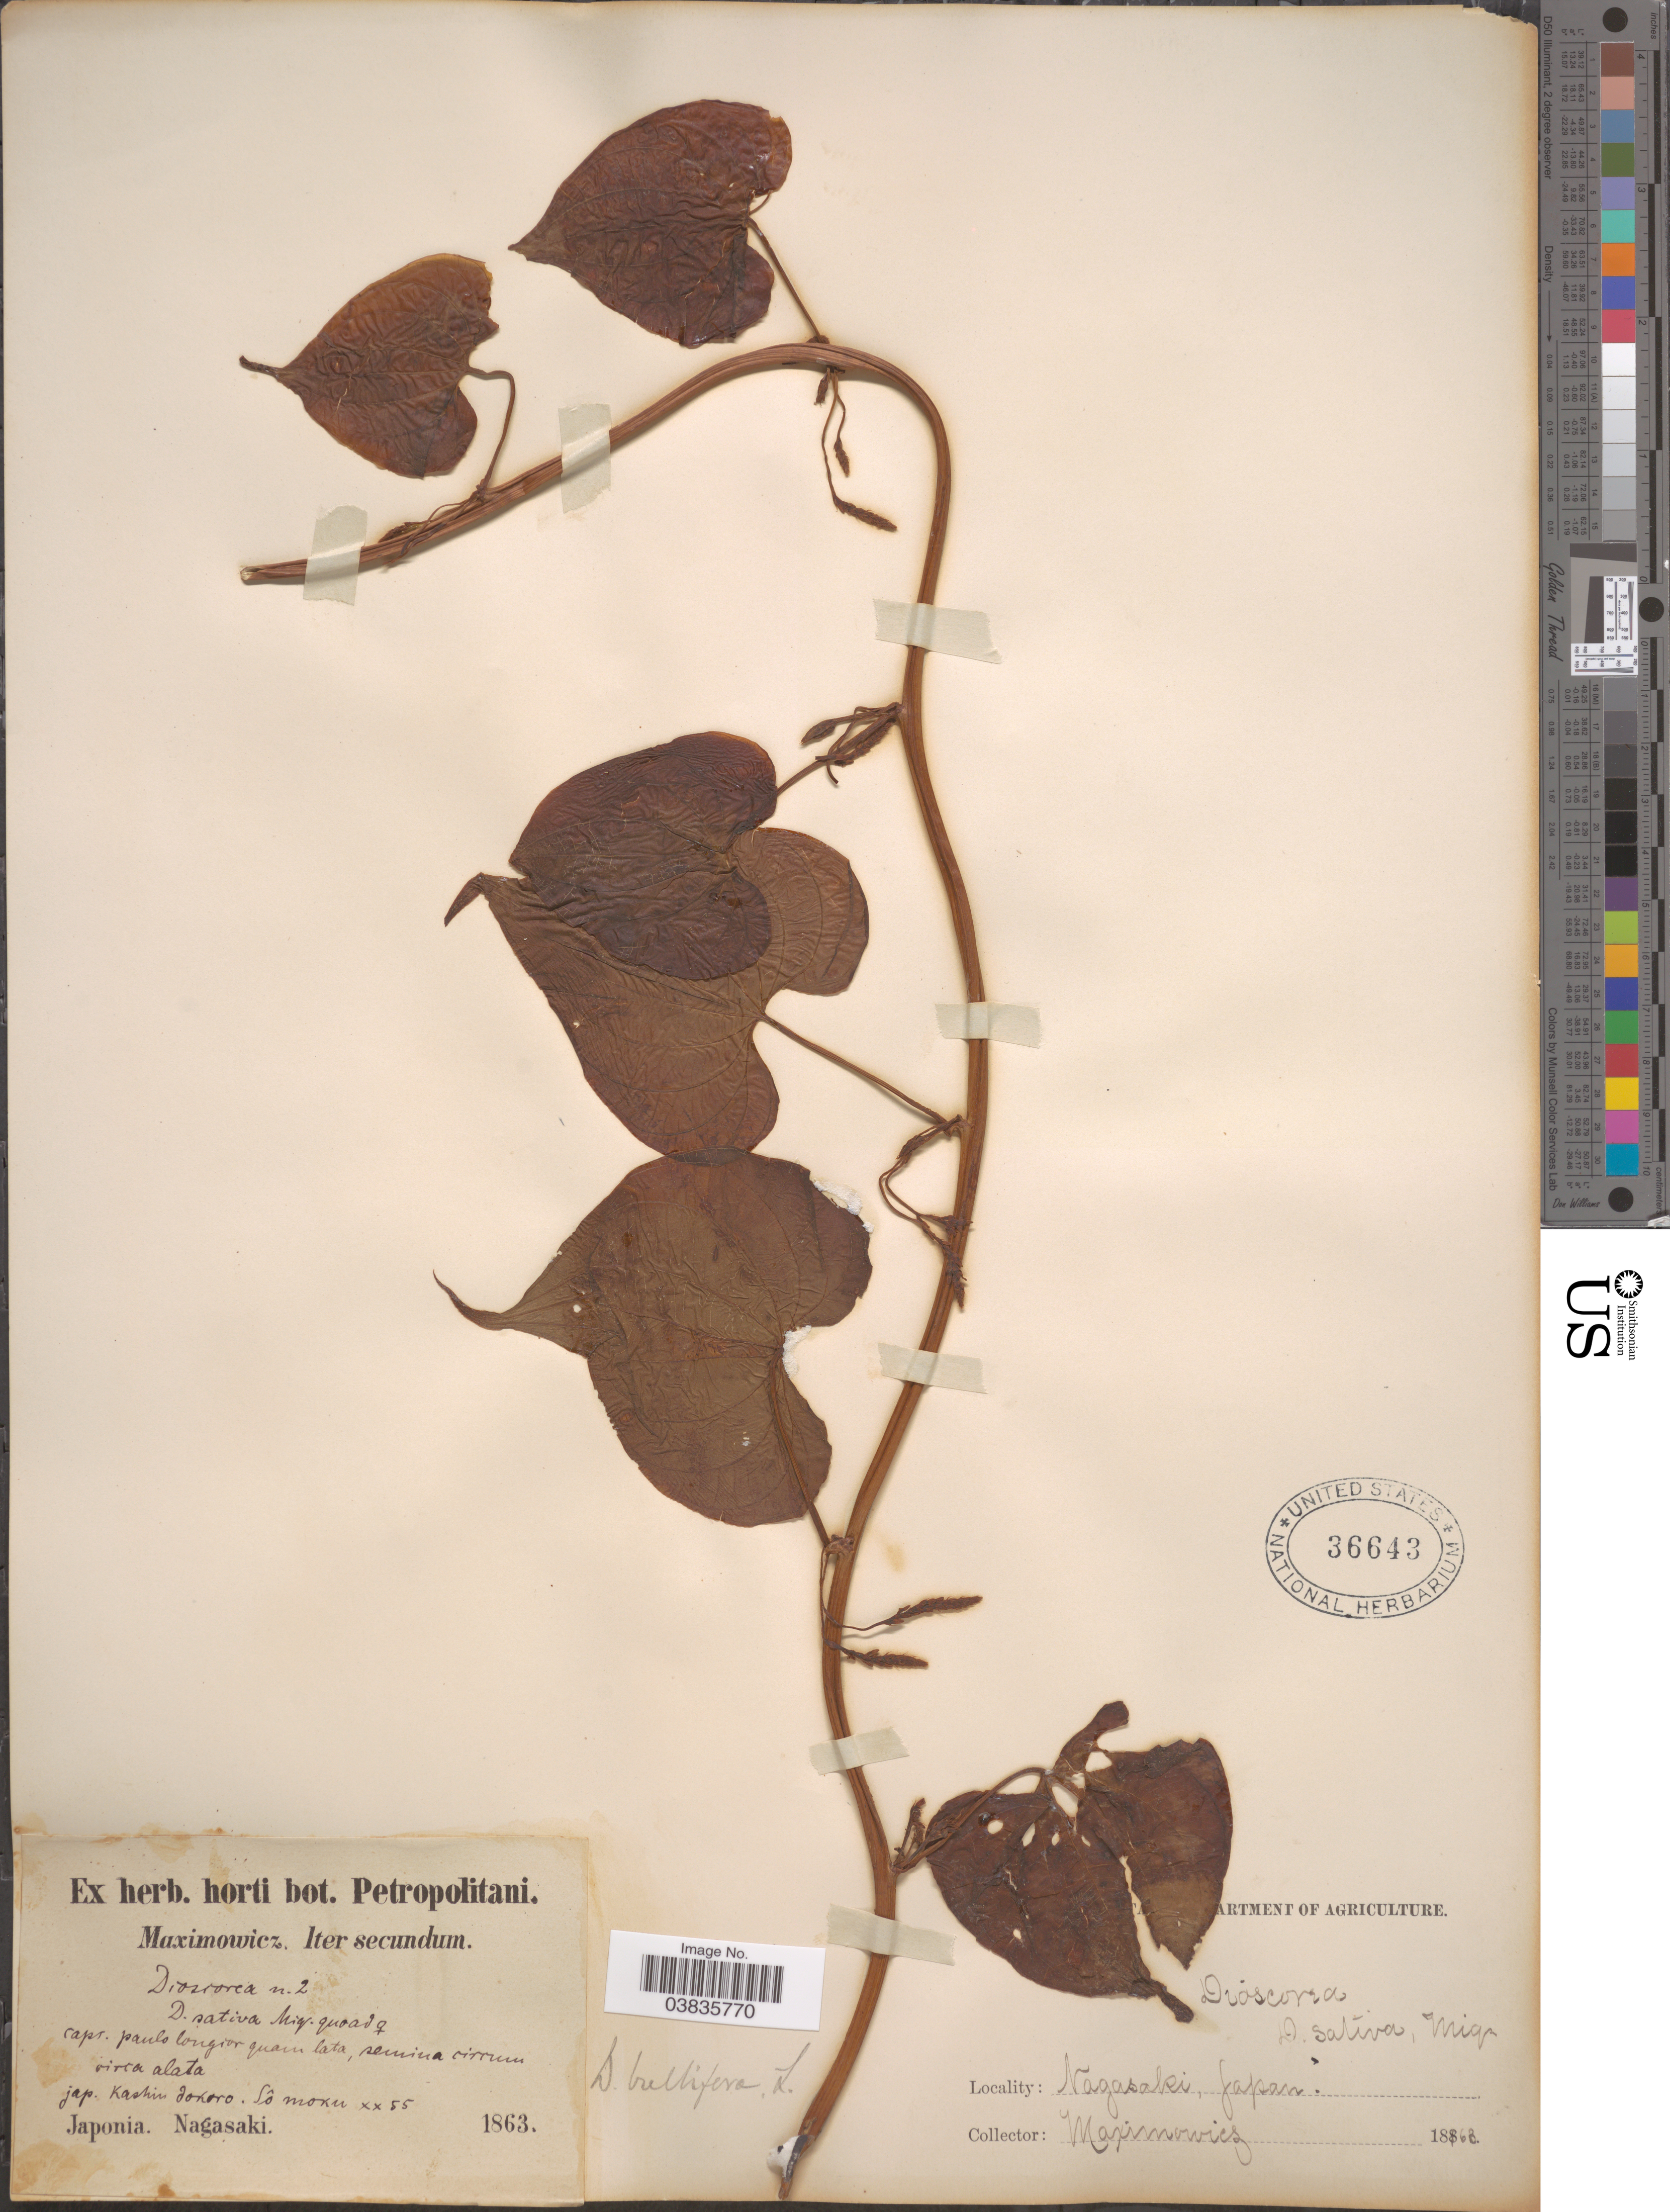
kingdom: Plantae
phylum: Tracheophyta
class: Liliopsida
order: Dioscoreales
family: Dioscoreaceae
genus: Dioscorea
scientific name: Dioscorea bulbifera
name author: L.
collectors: Maximowicz, --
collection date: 1863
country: Japan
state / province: Nagasaki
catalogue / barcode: US 36643